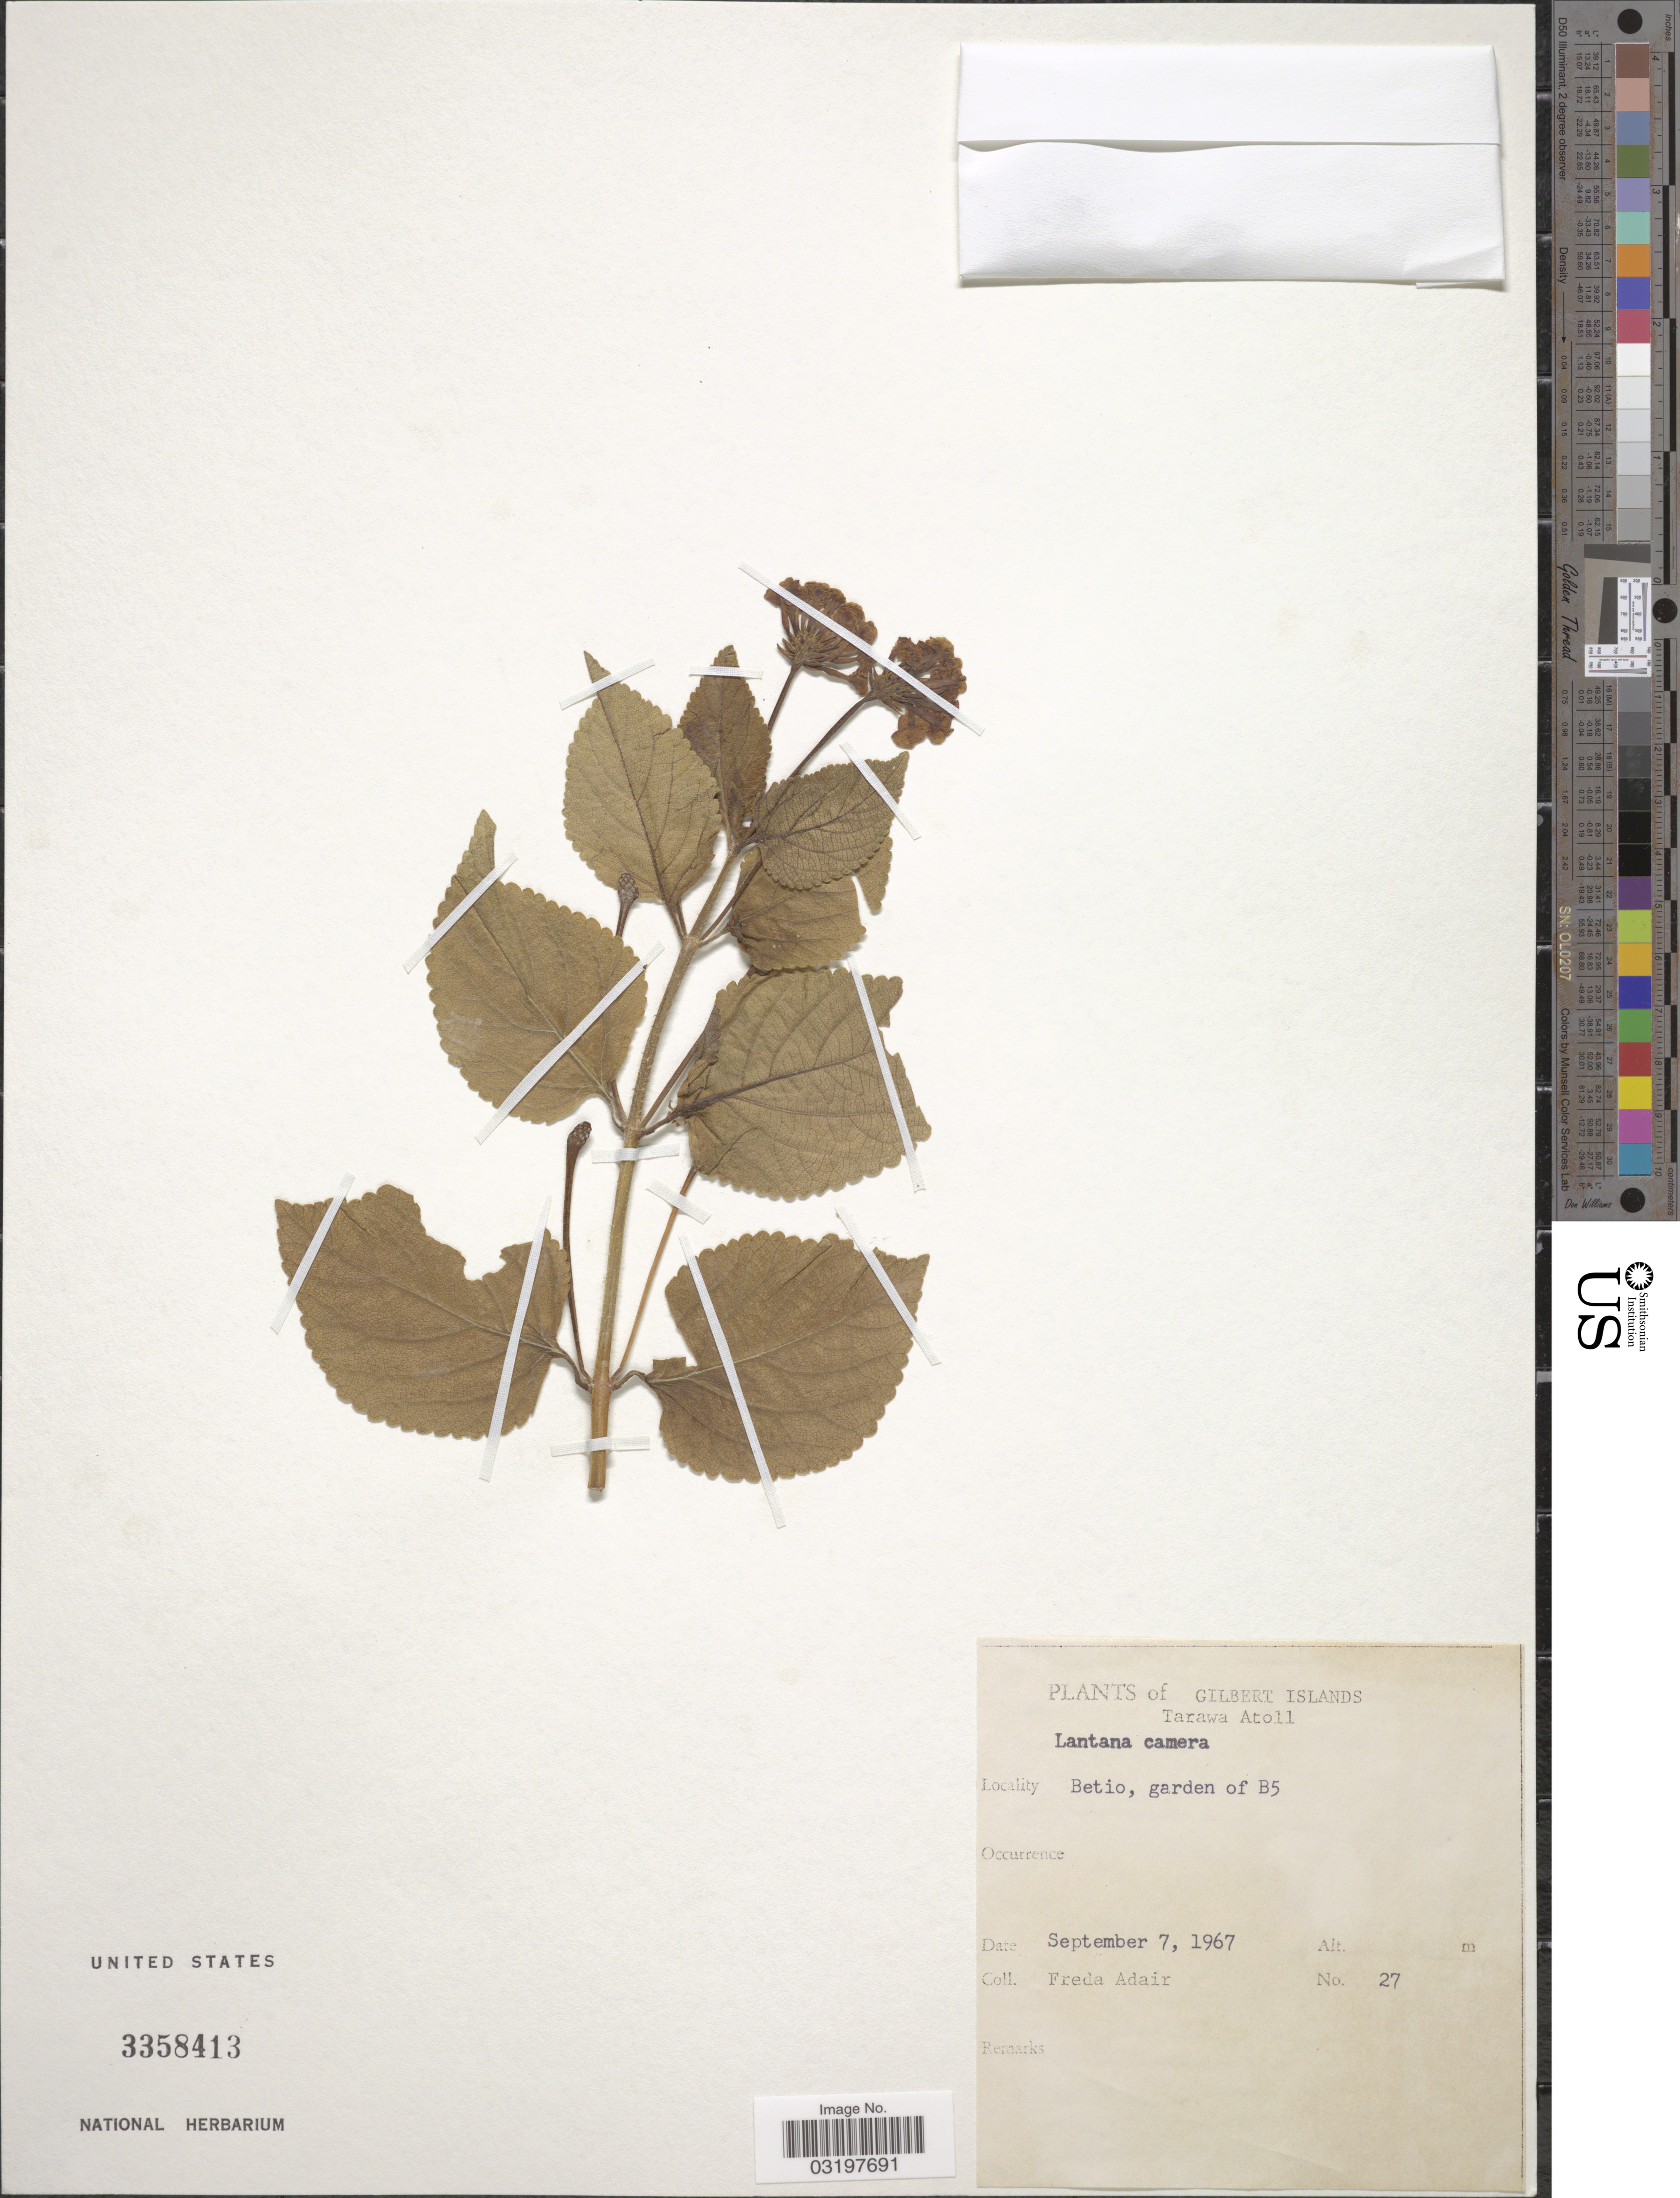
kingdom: Plantae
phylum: Tracheophyta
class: Magnoliopsida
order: Lamiales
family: Verbenaceae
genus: Lantana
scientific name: Lantana camara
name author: L.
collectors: F. Adair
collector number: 27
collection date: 1967-09-07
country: Kiribati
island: Tarawa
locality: Gilbert Islands, Tarawa Atoll, Betio, garden of B5.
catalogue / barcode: US 3358413